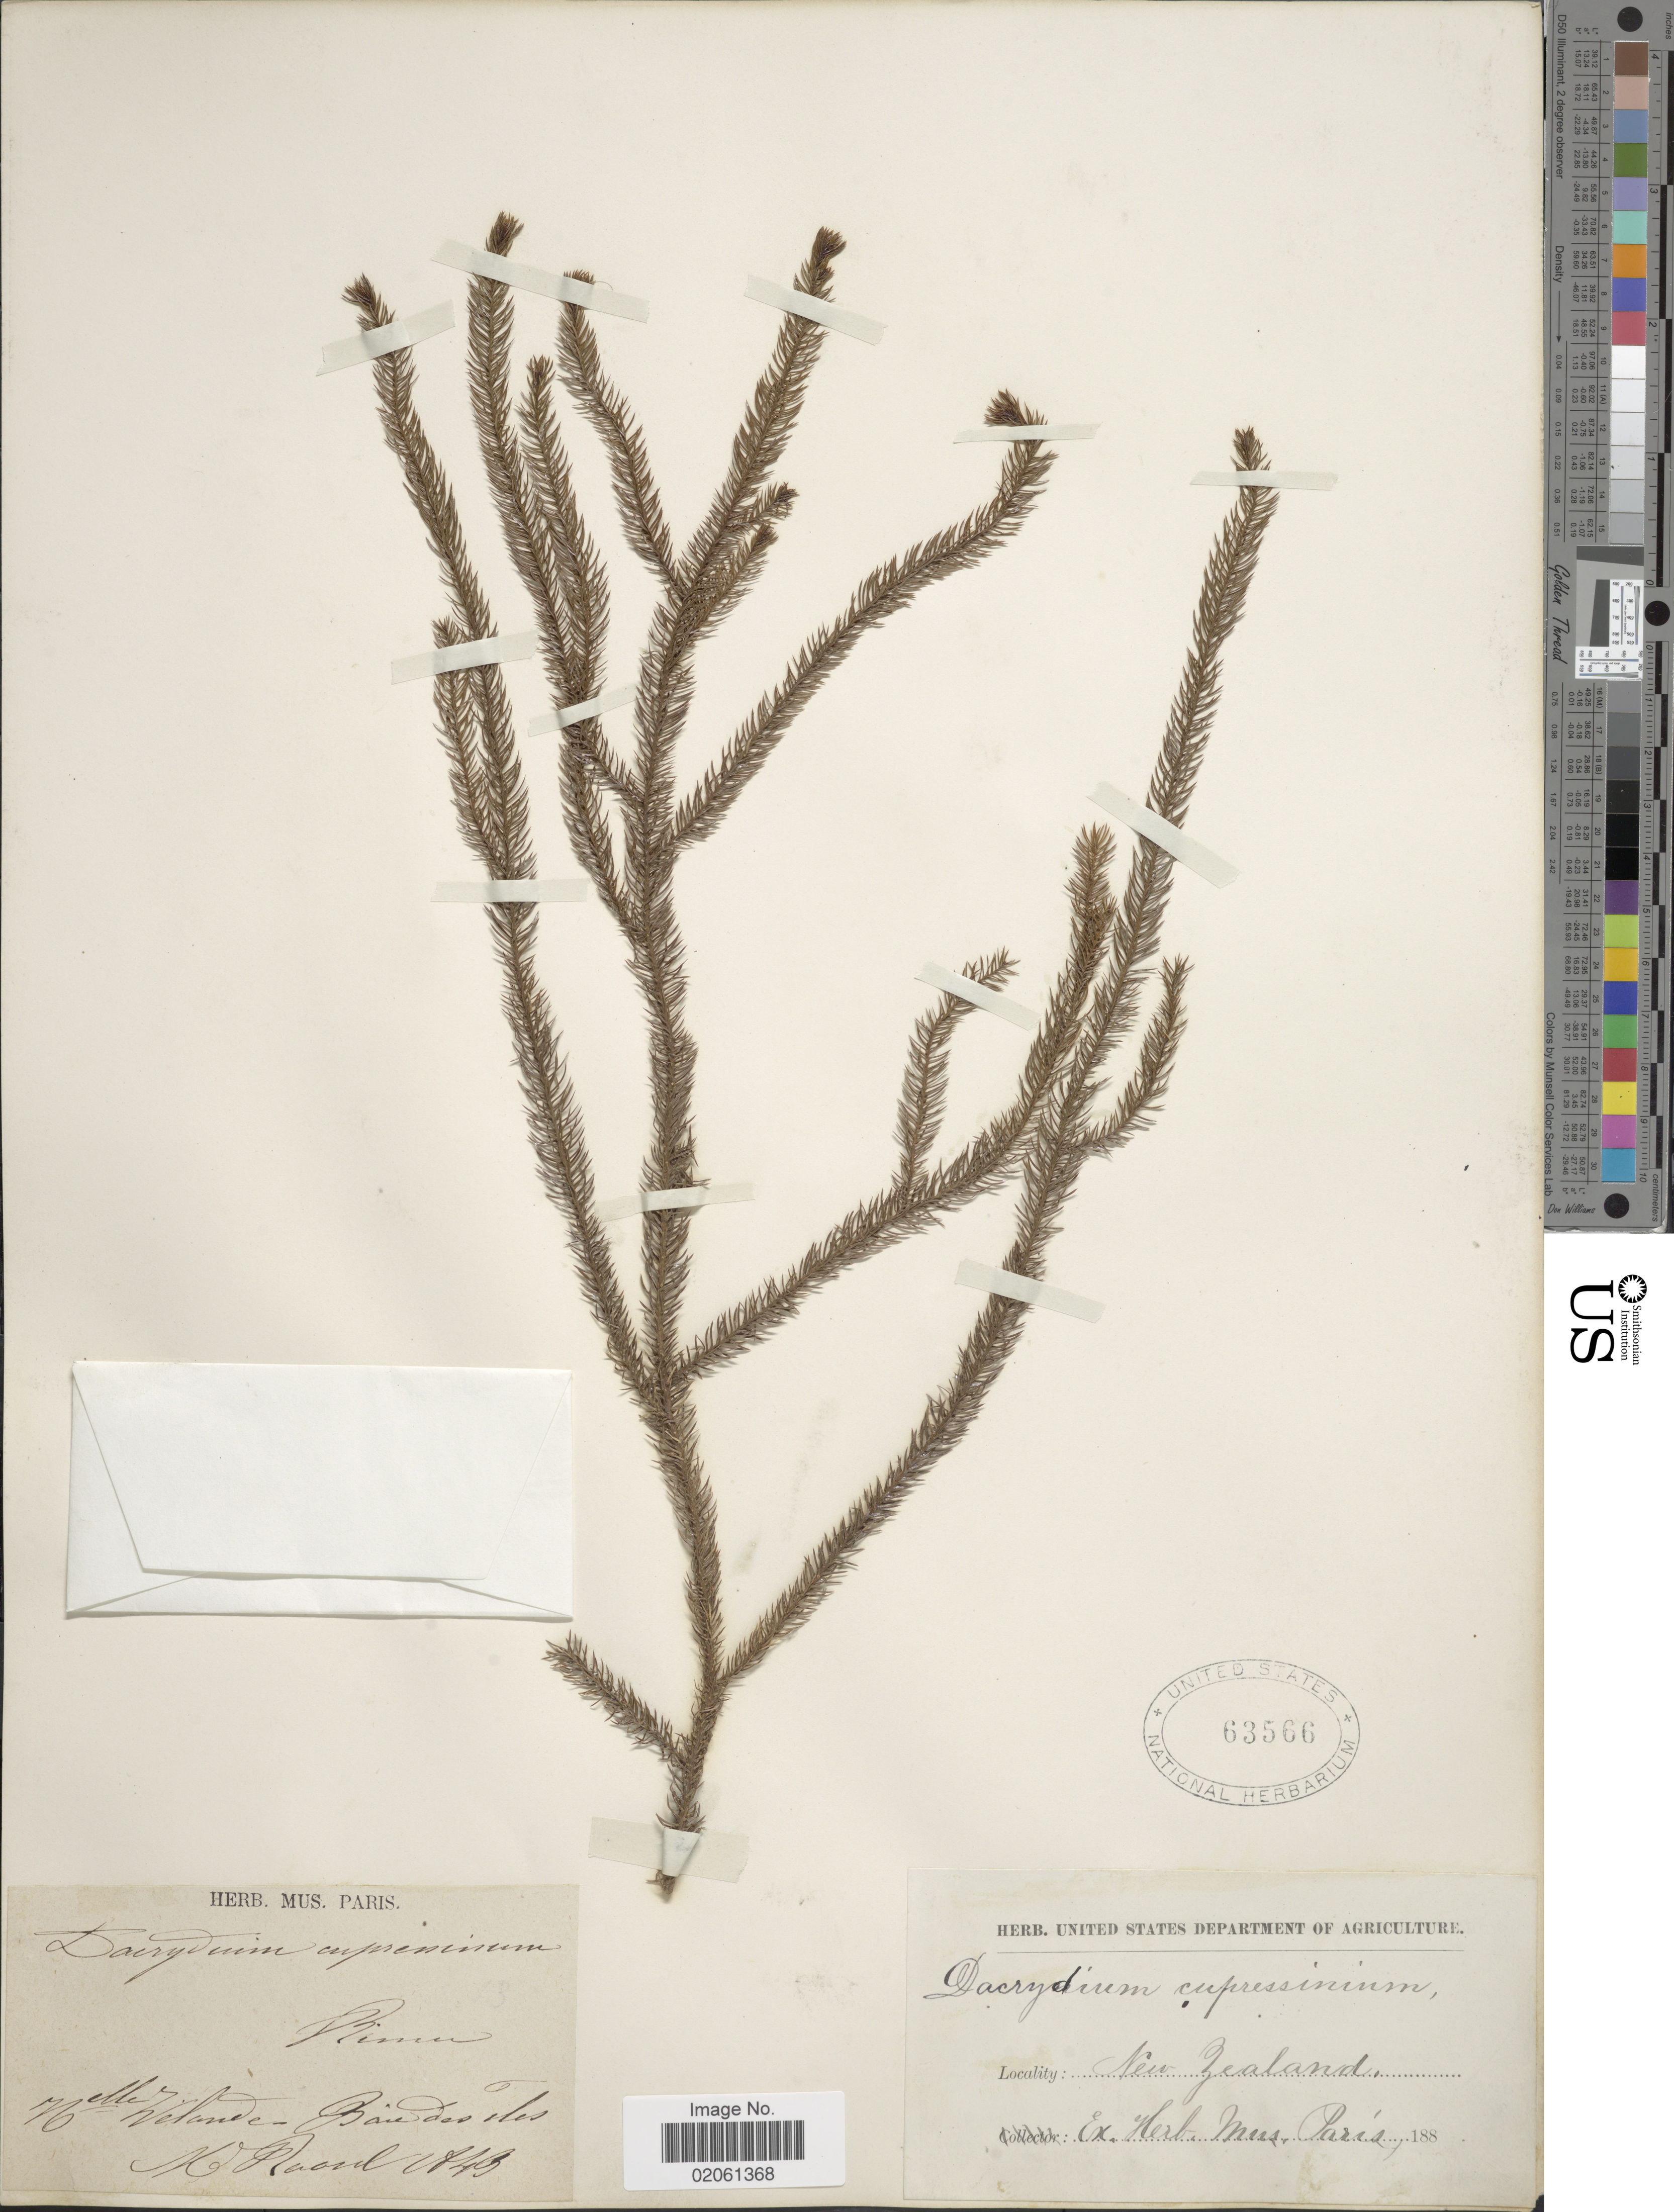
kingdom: Plantae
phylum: Tracheophyta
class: Pinopsida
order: Pinales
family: Podocarpaceae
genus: Dacrydium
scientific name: Dacrydium cupressinum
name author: Sol. ex G. Forst.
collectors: ex herb. Mus. Paris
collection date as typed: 188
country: New Zealand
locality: Baie der iles [Bay of Islands]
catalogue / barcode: US 63566